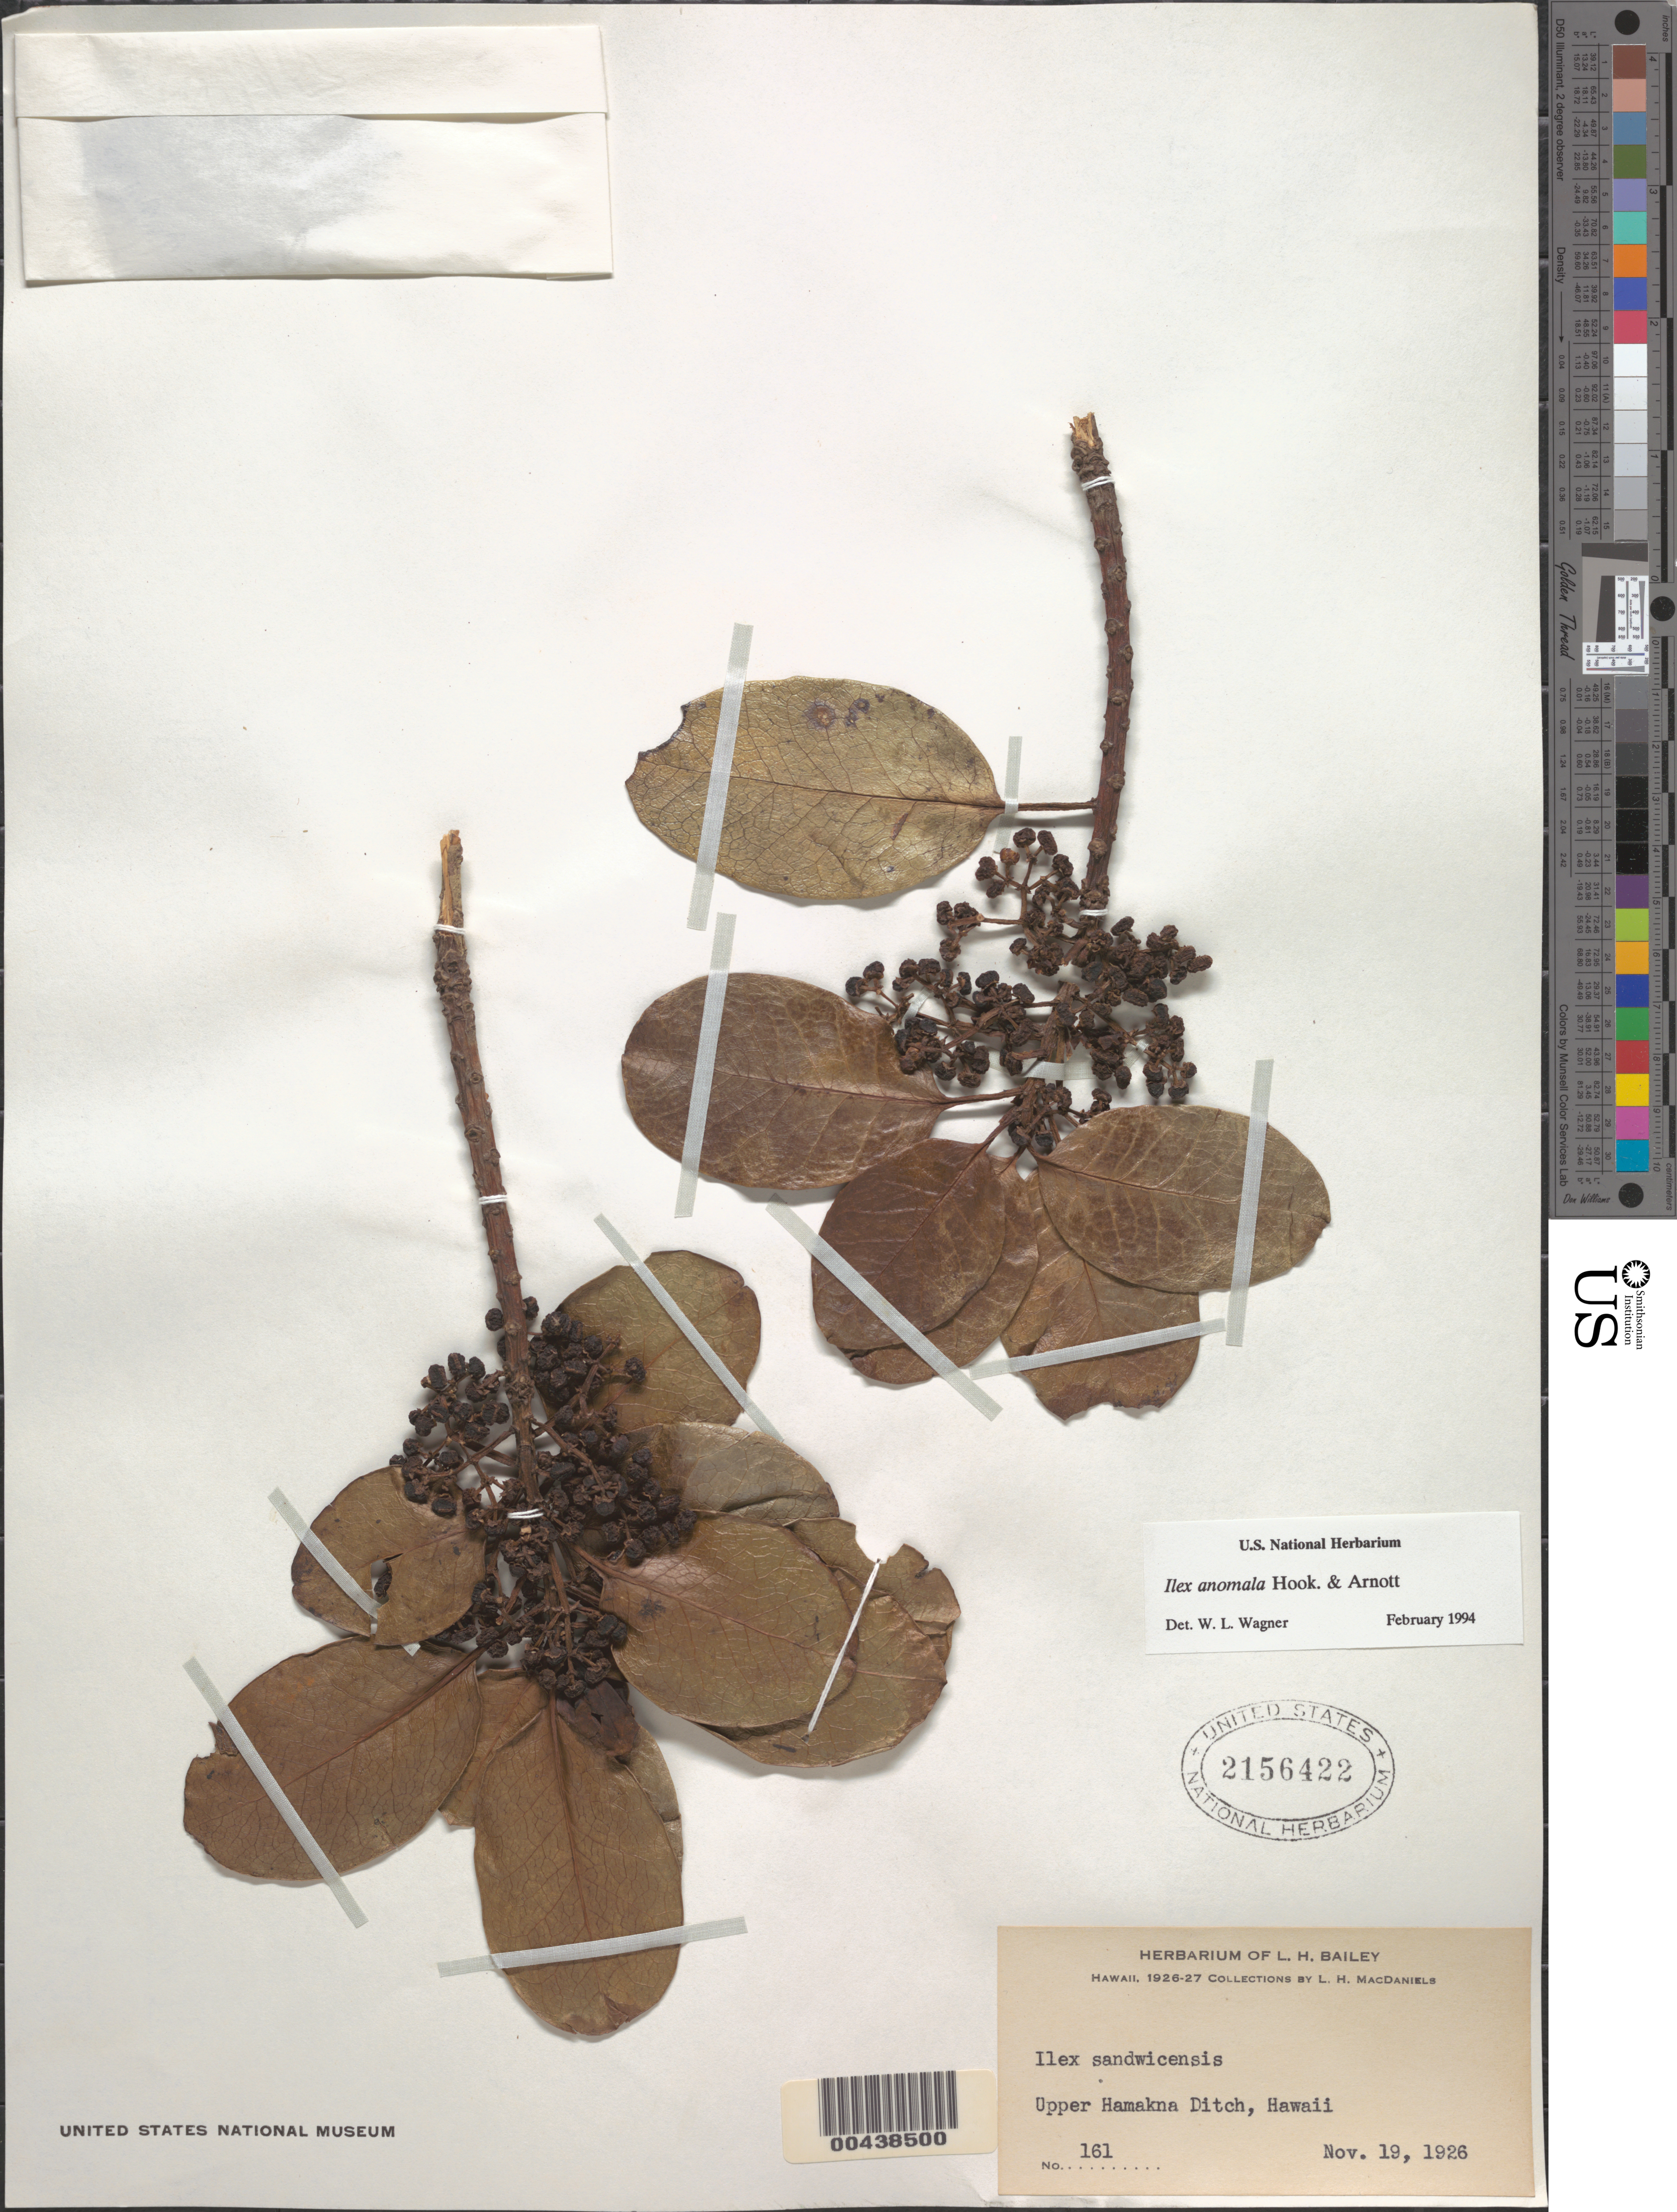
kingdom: Plantae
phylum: Tracheophyta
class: Magnoliopsida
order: Aquifoliales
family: Aquifoliaceae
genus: Ilex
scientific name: Ilex anomala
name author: Hook. & Arn.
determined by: Wagner, W. L., (BOT), Smithsonian Institution - National Museum of Natural History (UNITED STATES)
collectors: L. MacDaniels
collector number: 161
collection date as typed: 19 Nov 1926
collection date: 1926-11-19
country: United States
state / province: Hawaii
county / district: Hawaii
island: Hawaii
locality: Upper Hamakna Ditch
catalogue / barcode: US 2156422